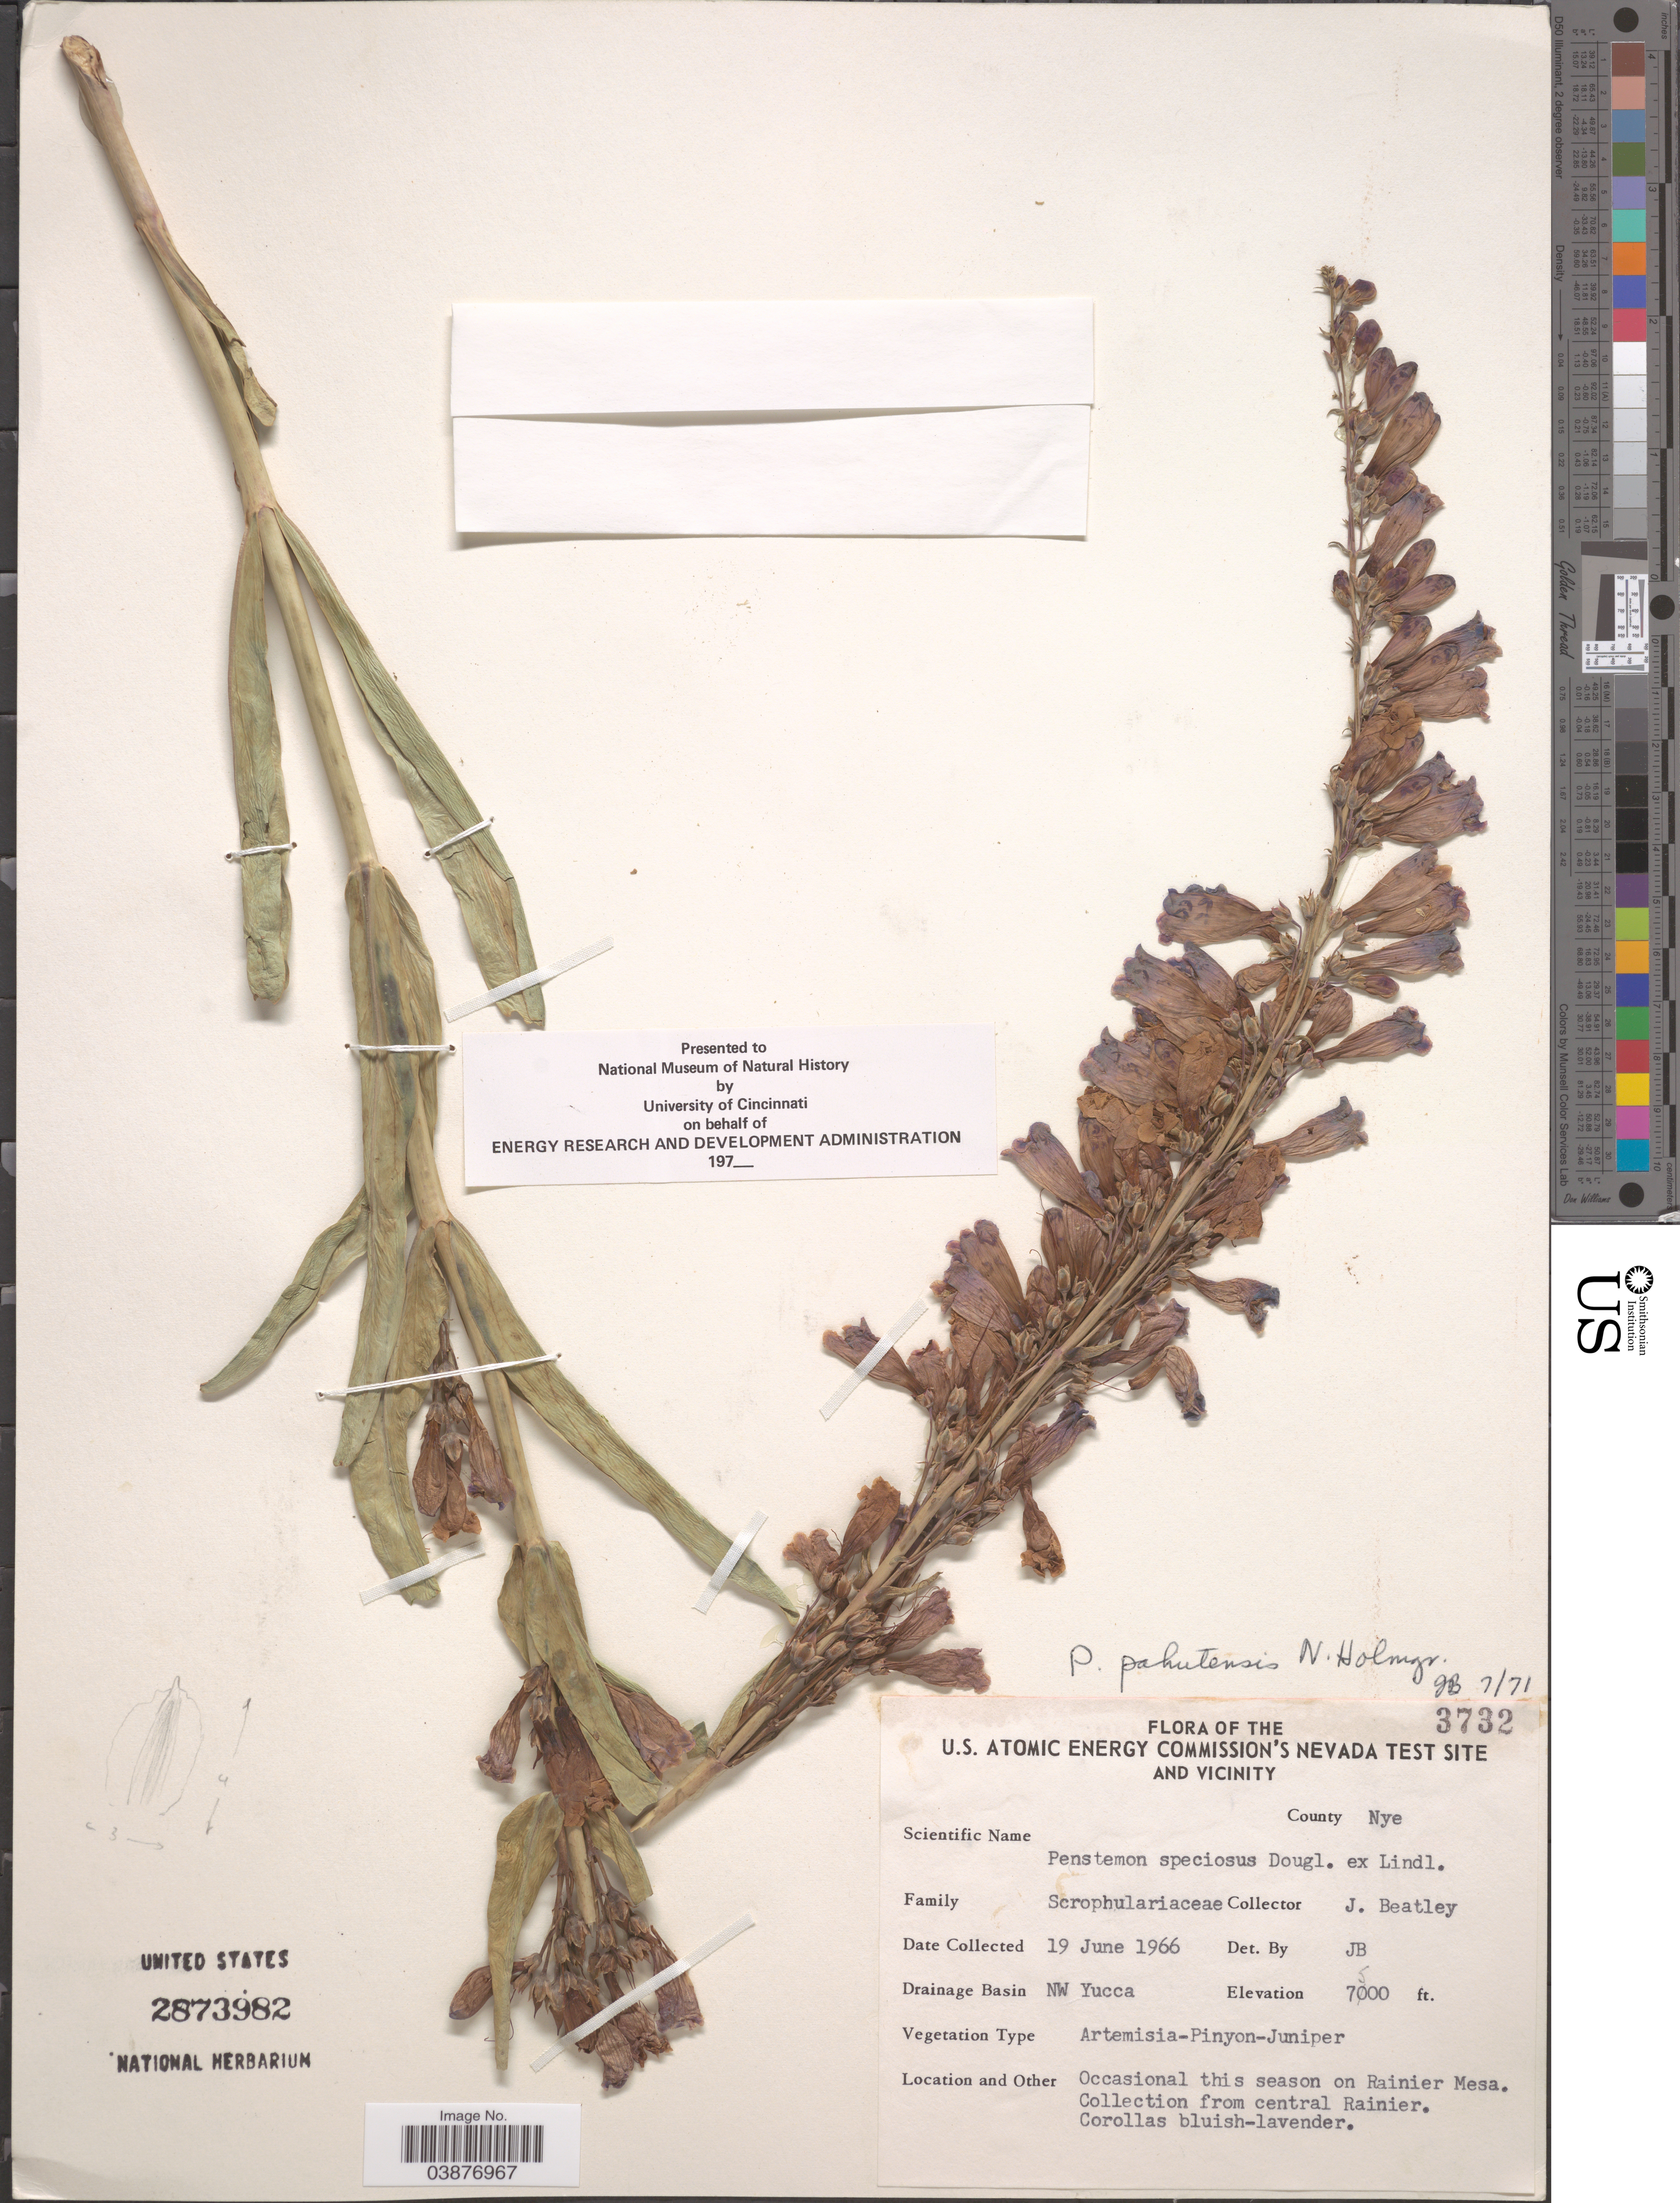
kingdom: Plantae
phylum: Tracheophyta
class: Magnoliopsida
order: Lamiales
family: Plantaginaceae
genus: Penstemon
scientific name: Penstemon pahutensis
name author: N.H. Holmgren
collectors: J. C. Beatley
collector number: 3732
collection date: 1966-06-19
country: United States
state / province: Nevada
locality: U.S. Atomic Energy Commission's Nevada Test Site and Vicinity. County Nye. Drainage Basin NW Yucca. On Rainier Mesa. From central Rainier.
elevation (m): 2286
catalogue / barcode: US 2873982